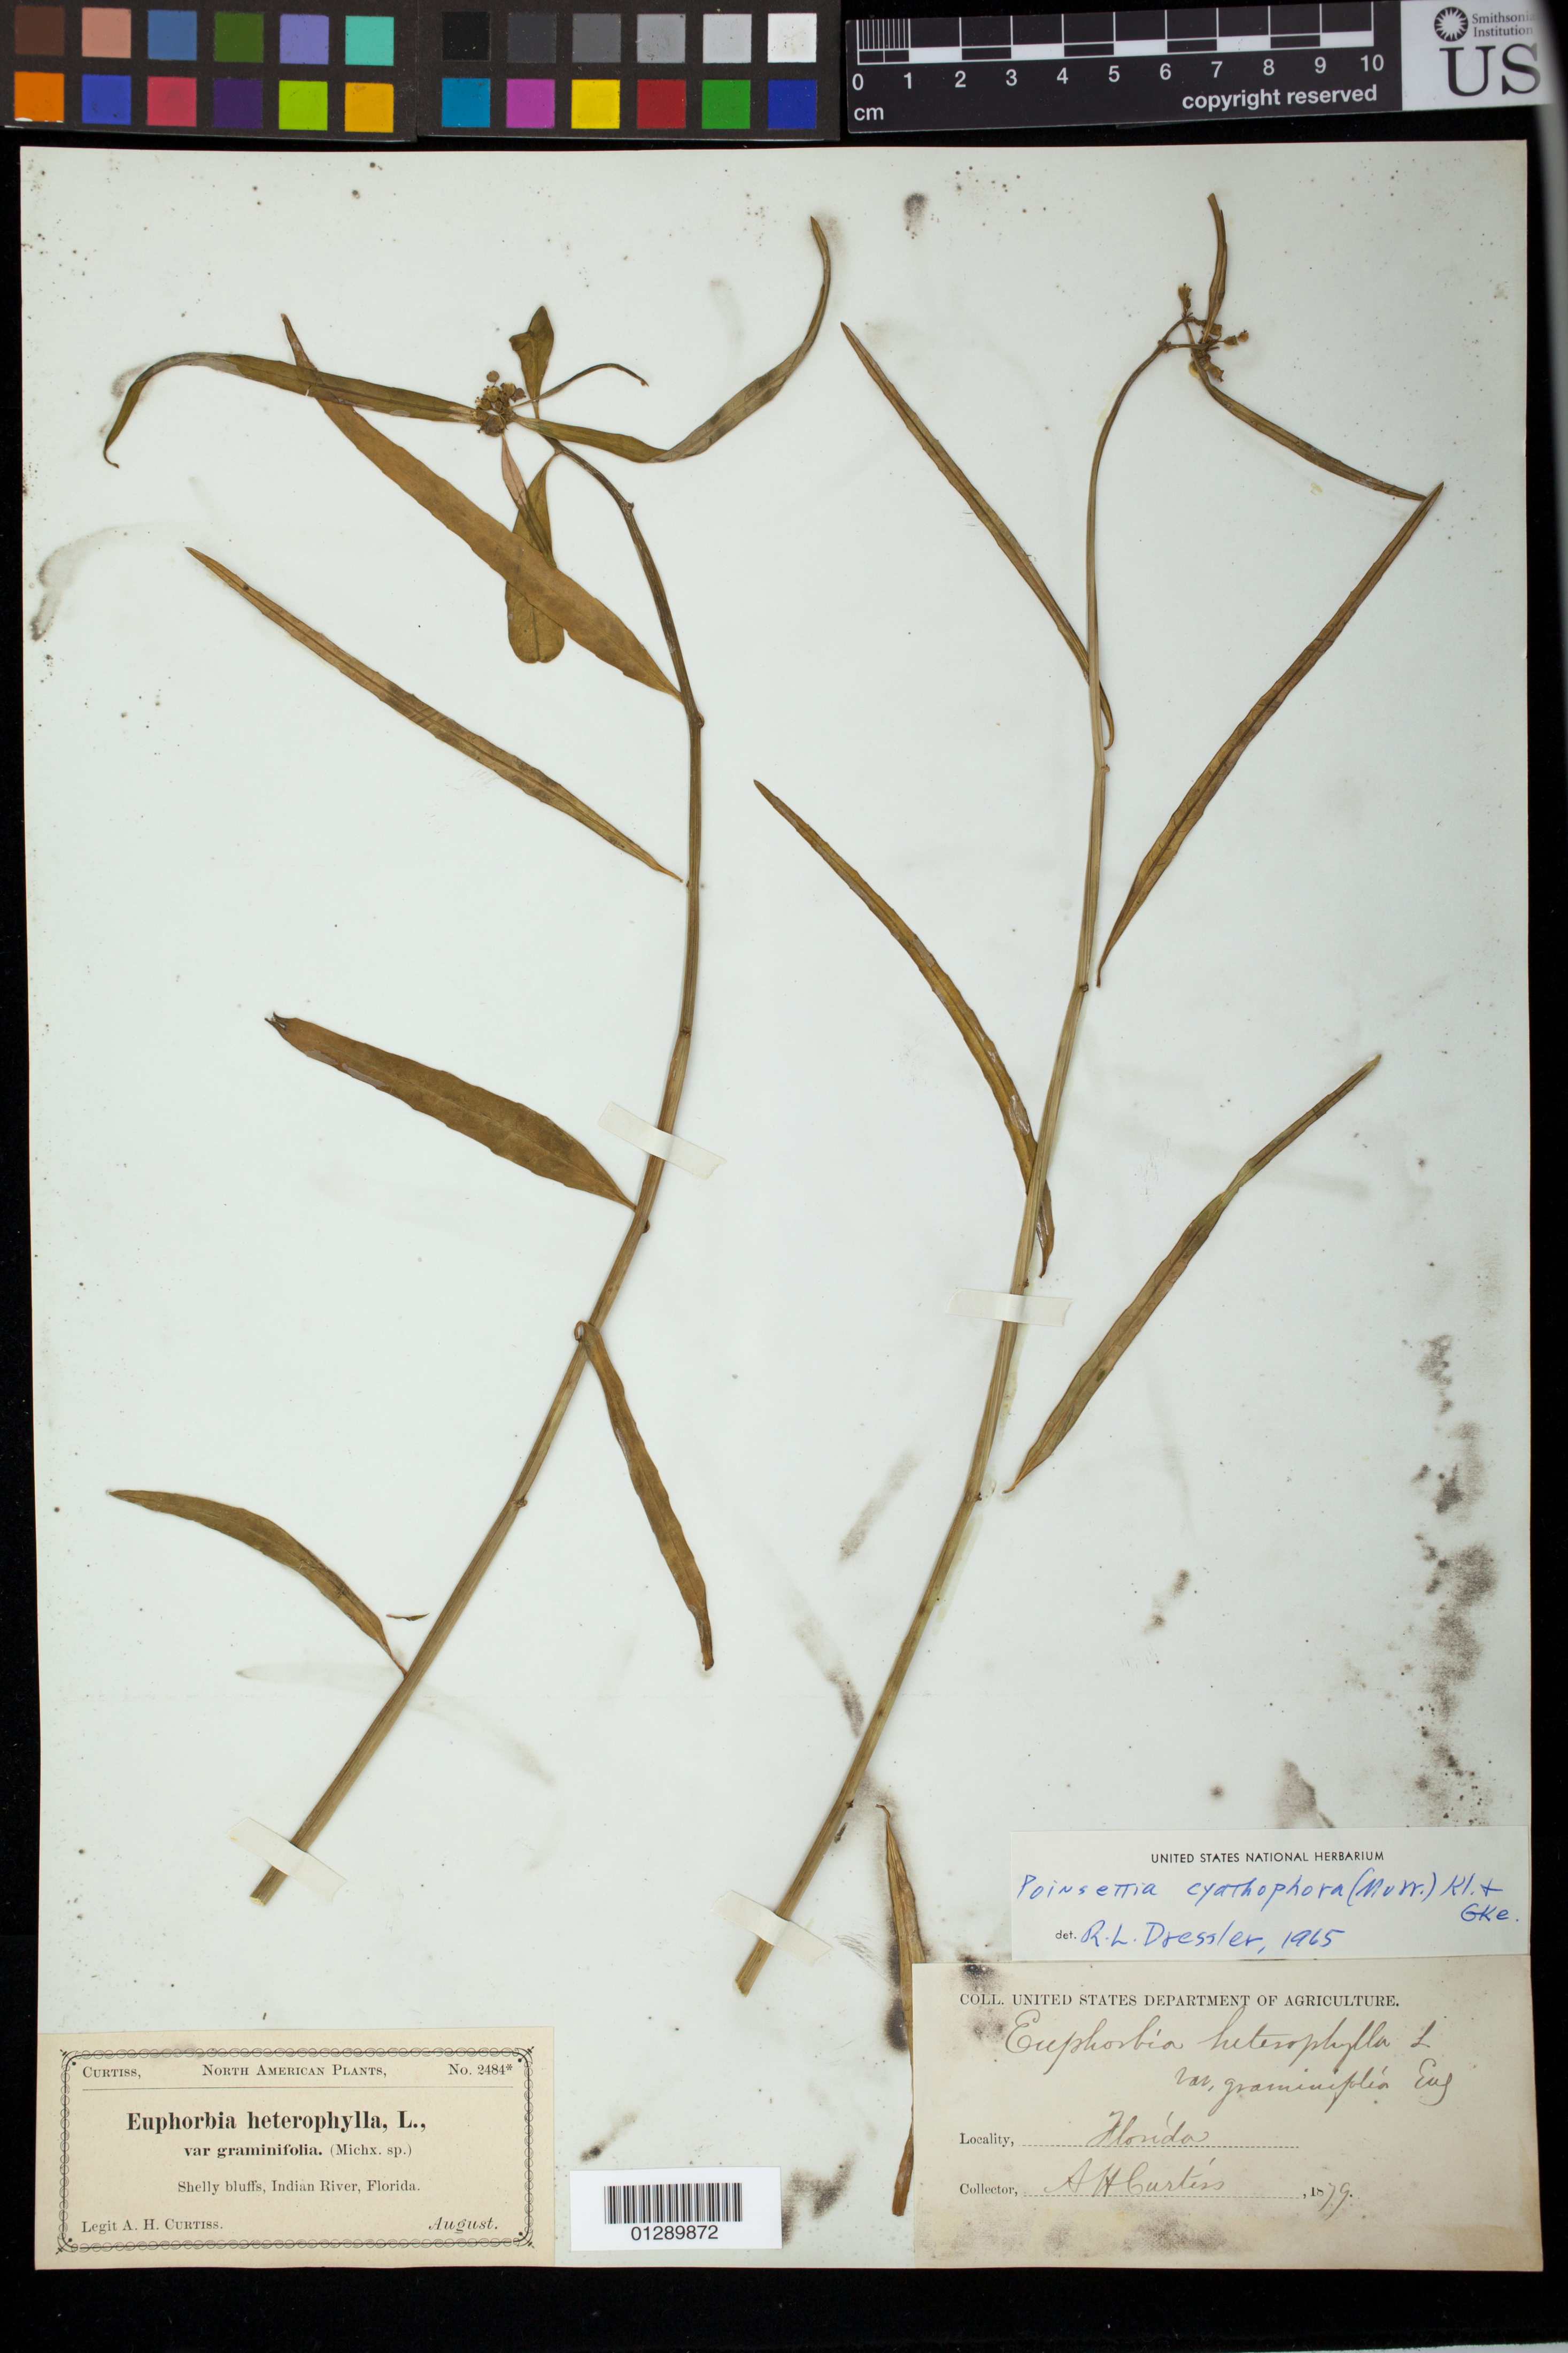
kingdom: Plantae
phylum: Tracheophyta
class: Magnoliopsida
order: Malpighiales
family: Euphorbiaceae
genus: Euphorbia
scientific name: Euphorbia heterophylla var. cyathophora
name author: (Murr.) Griseb.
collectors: A. H. Curtiss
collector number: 2484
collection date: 1879-08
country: United States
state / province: Florida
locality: Indian River